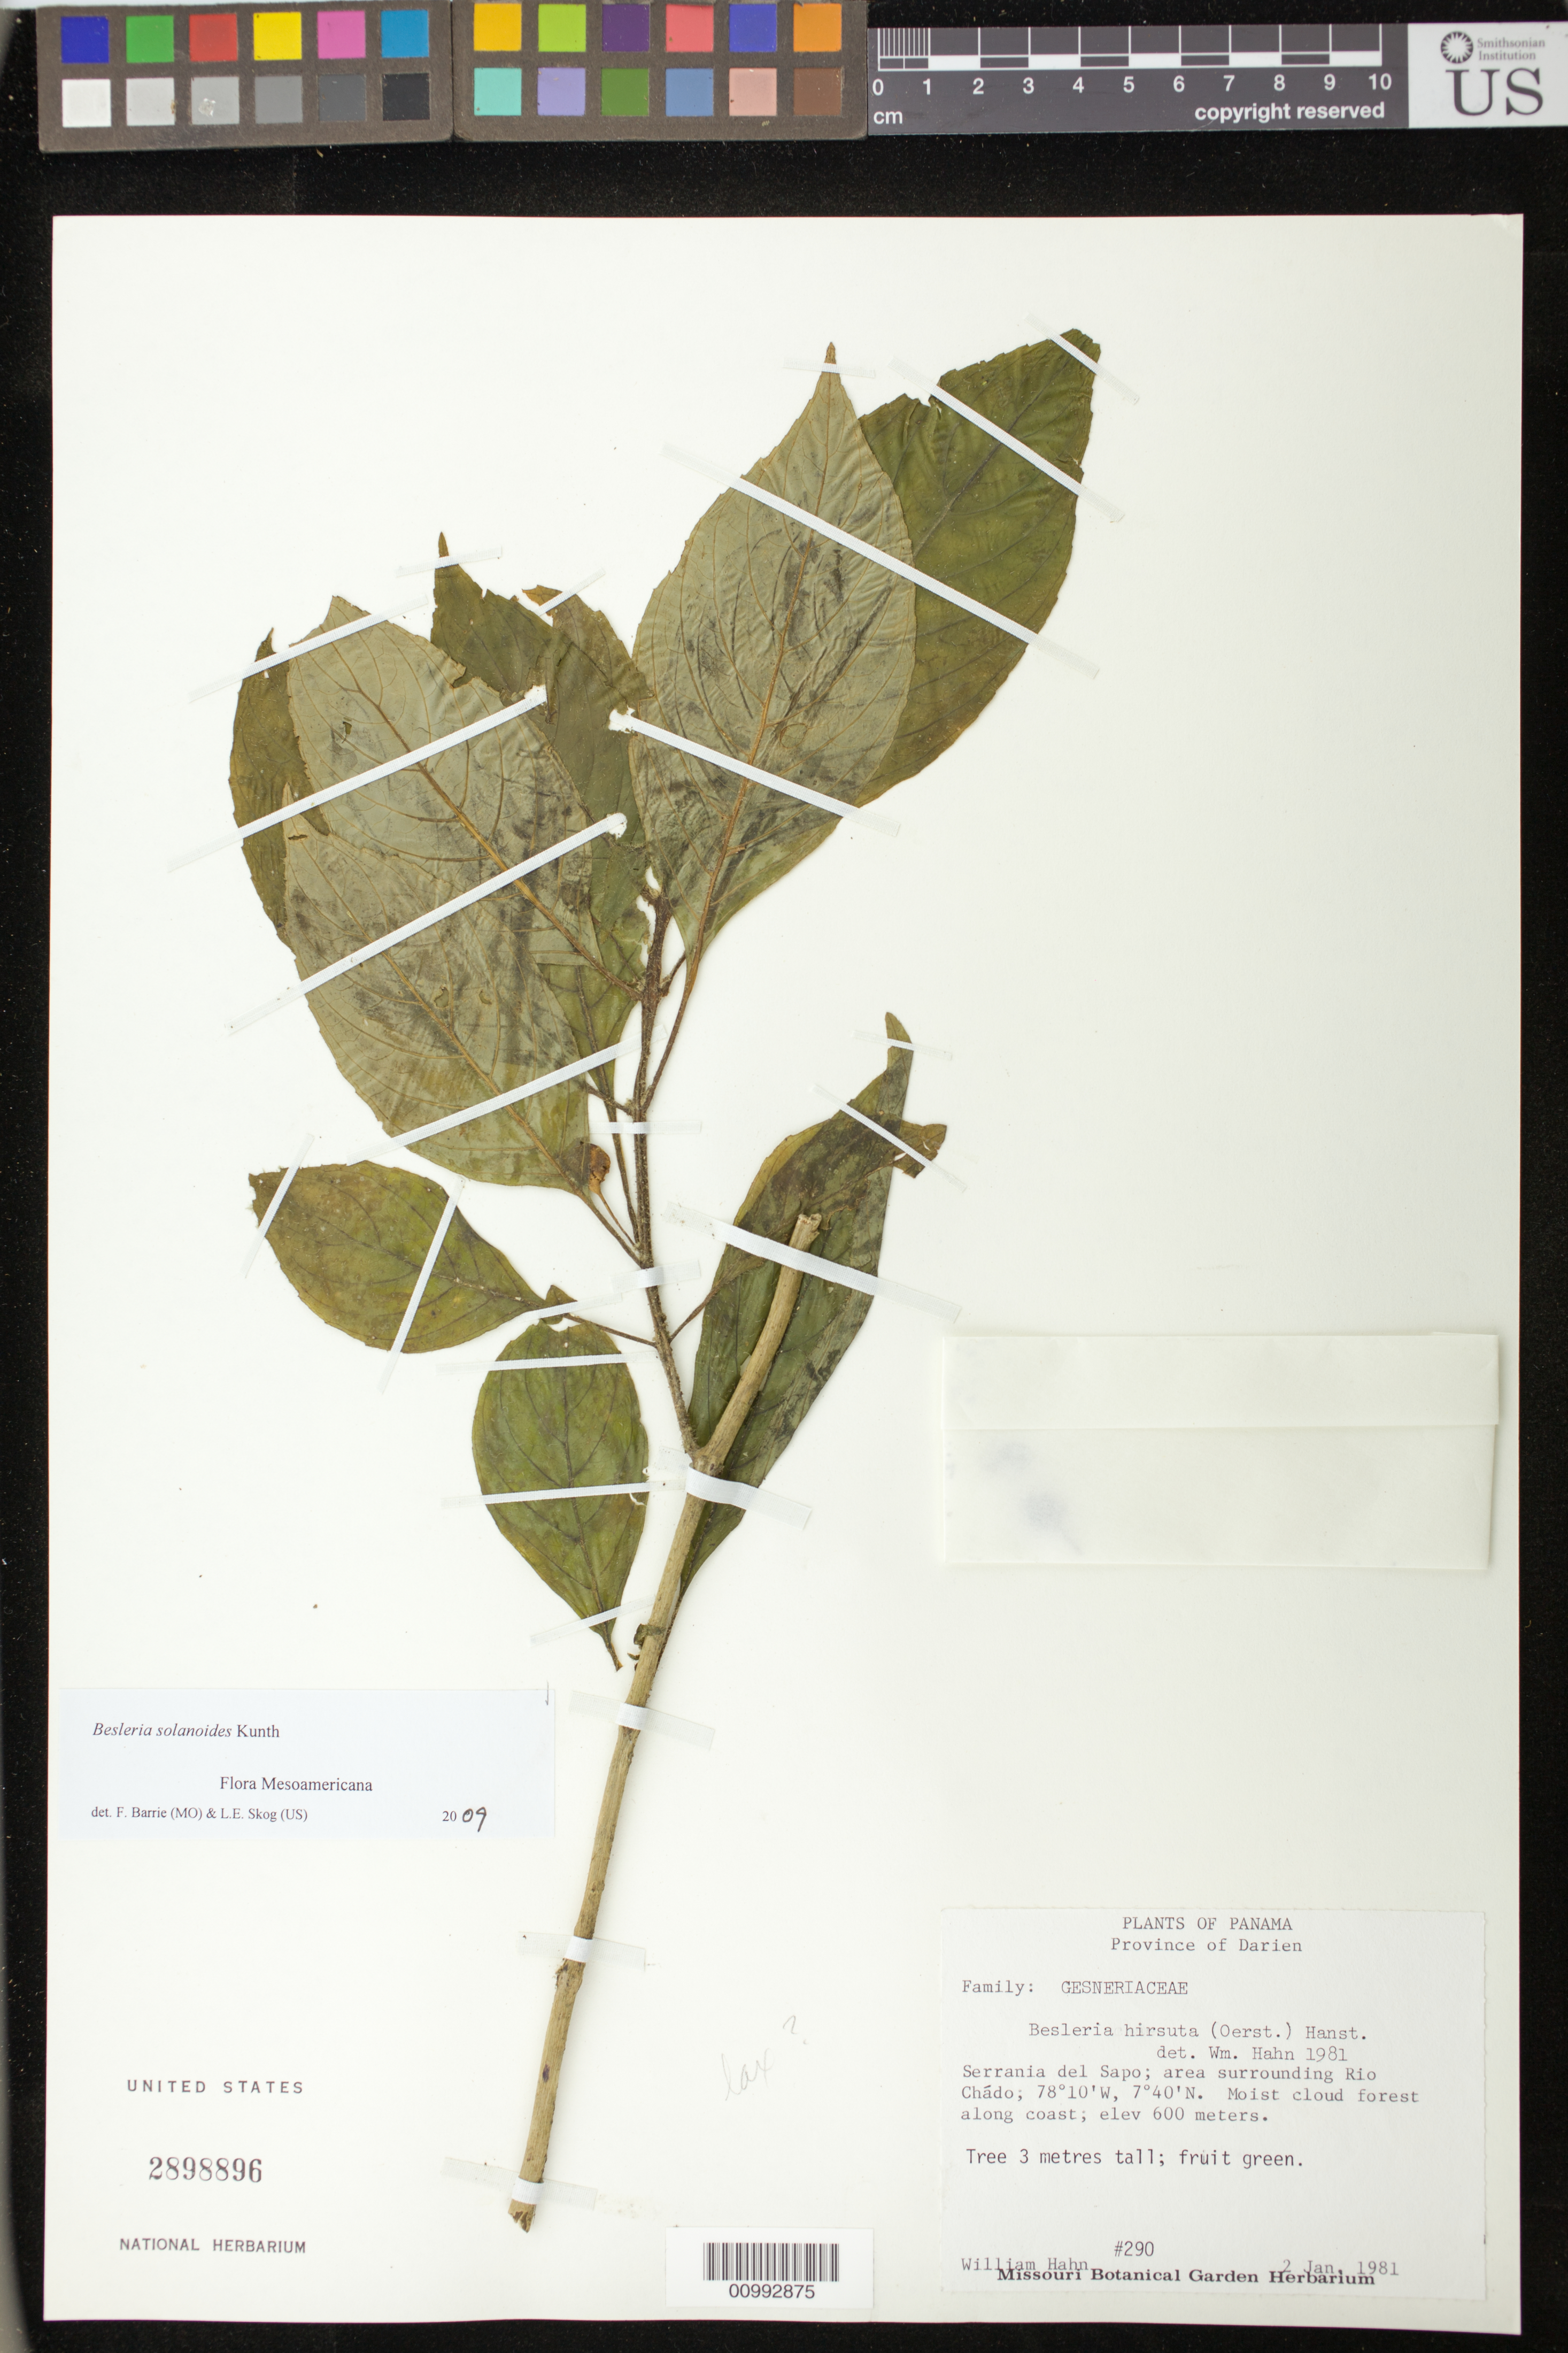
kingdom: Plantae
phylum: Tracheophyta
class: Magnoliopsida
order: Lamiales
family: Gesneriaceae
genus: Besleria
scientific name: Besleria solanoides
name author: Kunth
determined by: Barrie, F. R.; Skog, Laurence E.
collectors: W. Hahn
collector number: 290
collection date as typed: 02 Jan 1981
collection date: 1981-01-02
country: Panama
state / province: Darién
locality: Serrania del Sapo; area surrounding Rio Chádo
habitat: Moist cloud forest along coast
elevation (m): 600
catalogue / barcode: US 2898896